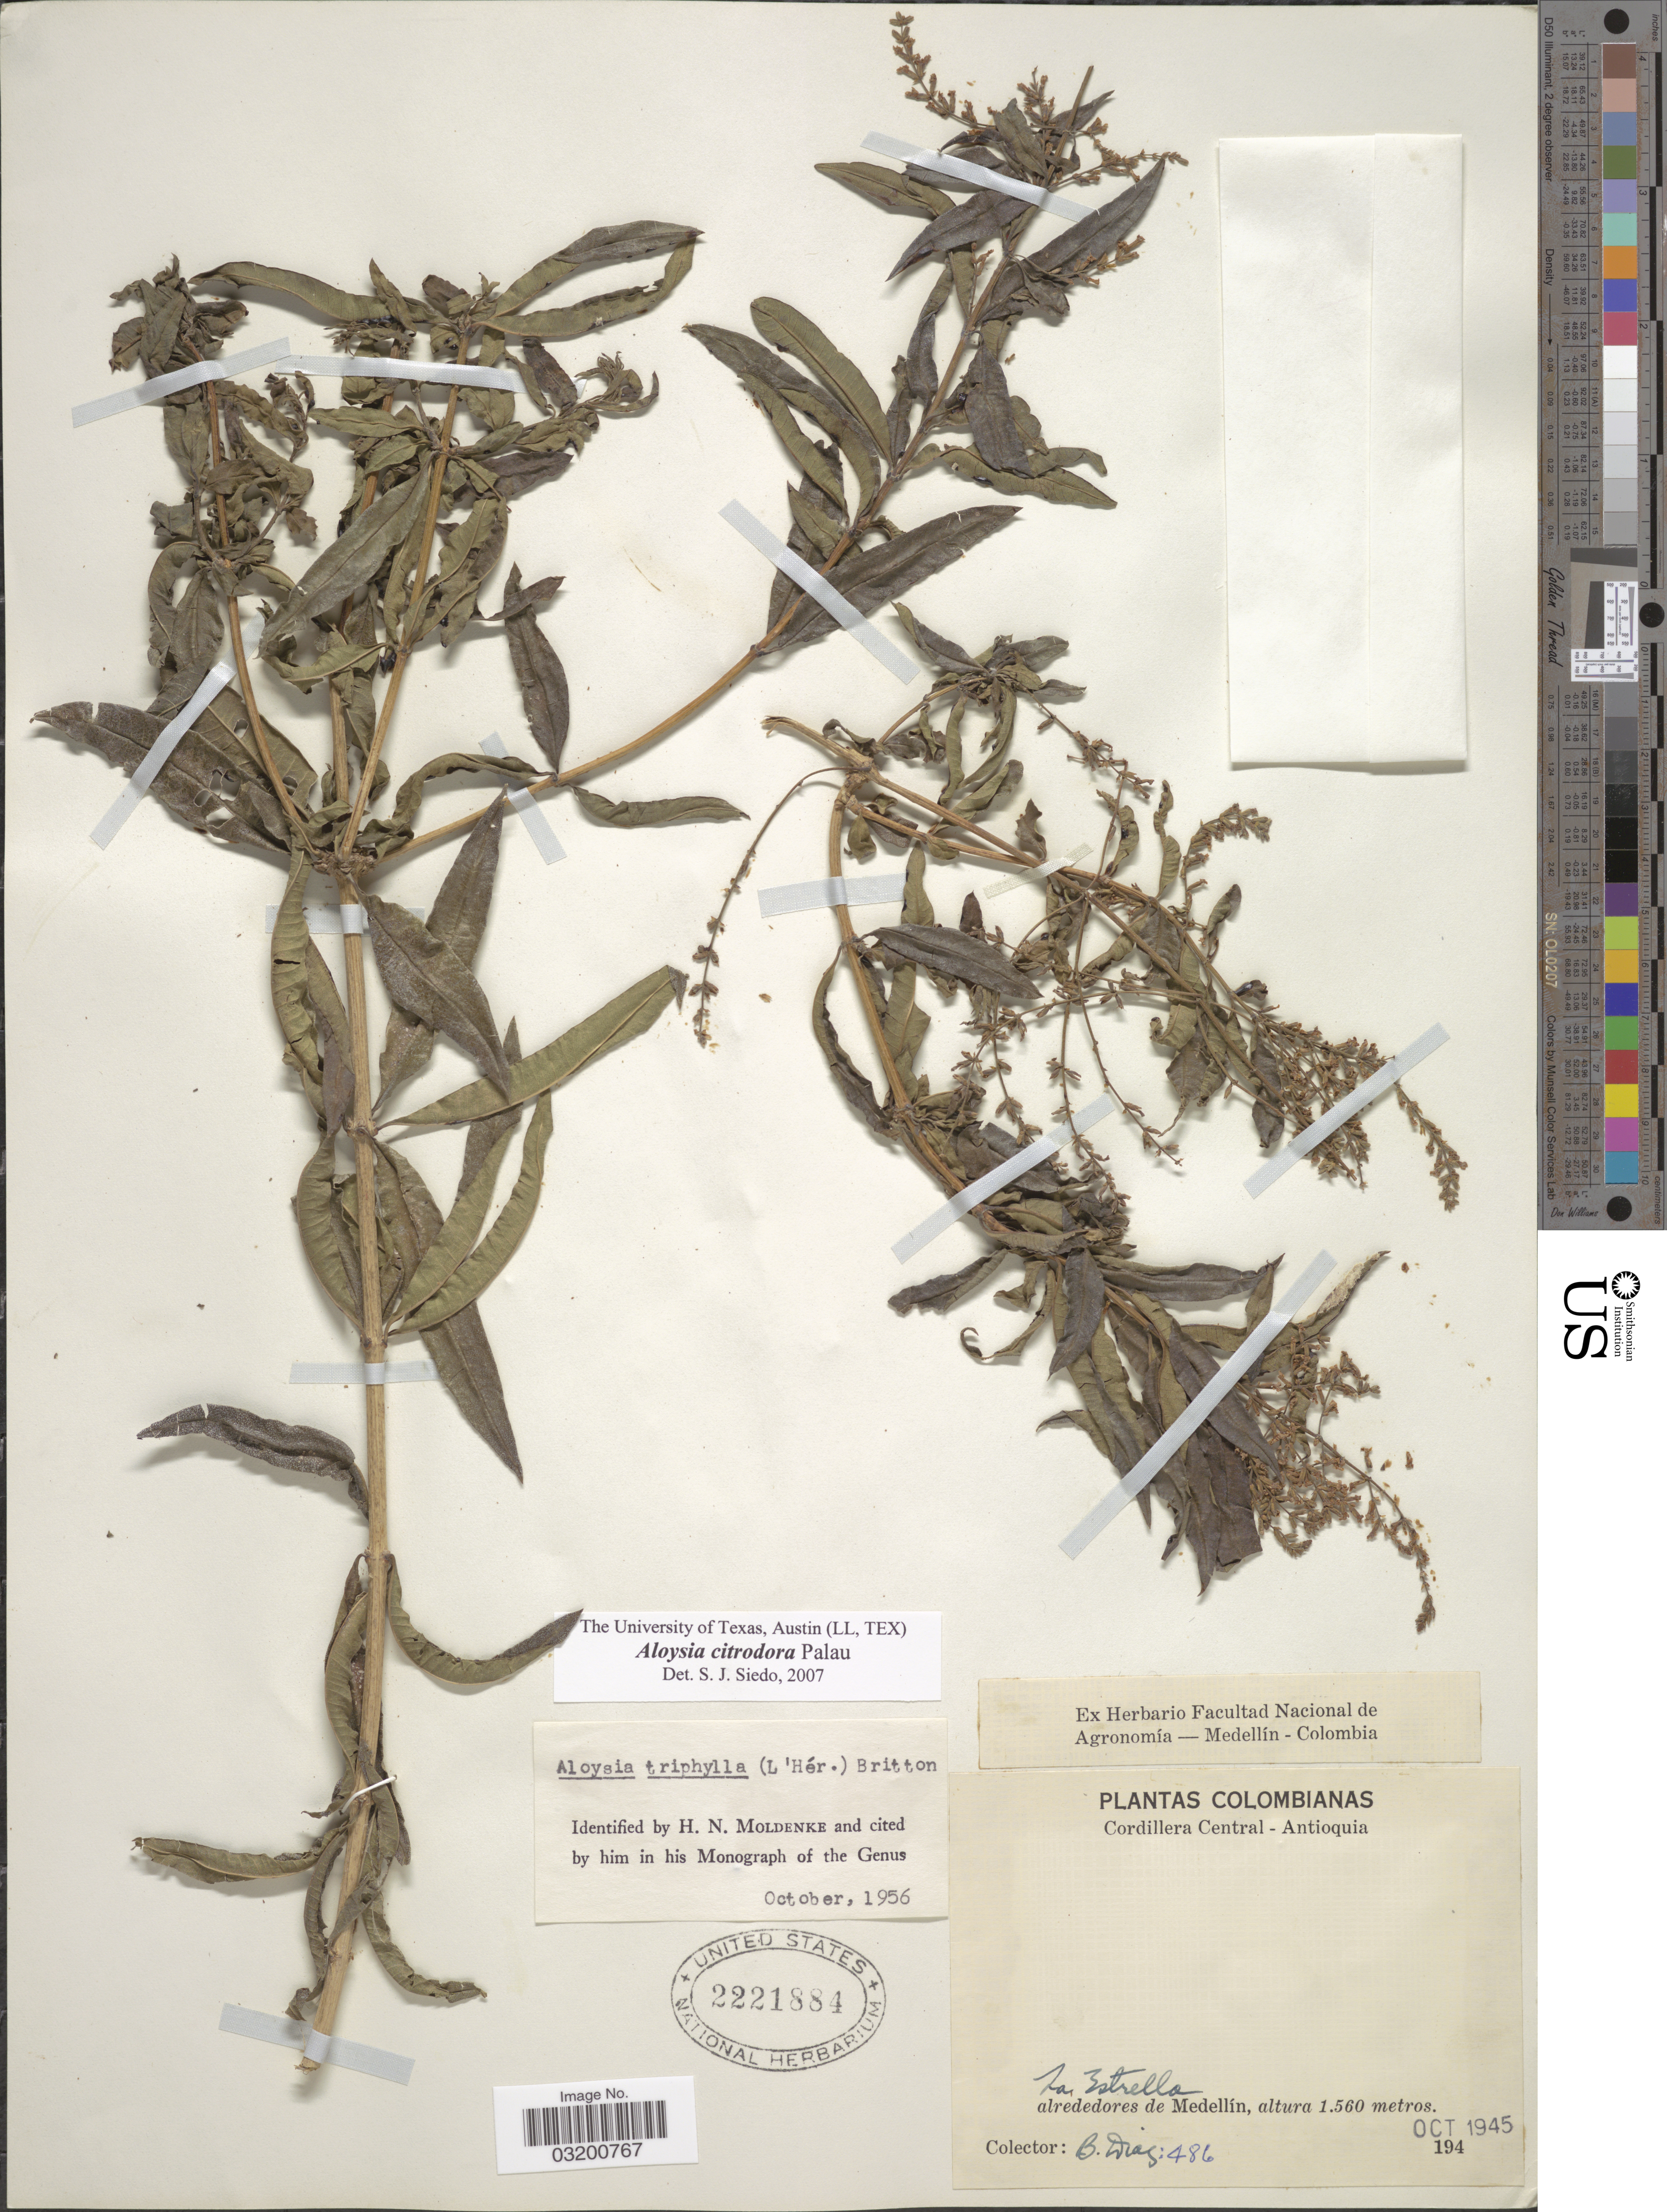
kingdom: Plantae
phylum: Tracheophyta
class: Magnoliopsida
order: Lamiales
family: Verbenaceae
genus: Aloysia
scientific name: Aloysia citrodora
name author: Paláu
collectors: B. Diaz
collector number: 486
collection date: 1945-10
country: Colombia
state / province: Antioquia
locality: Cordillera Central. La Estrella, alrededores de Medellín.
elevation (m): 1560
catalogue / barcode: US 2221884